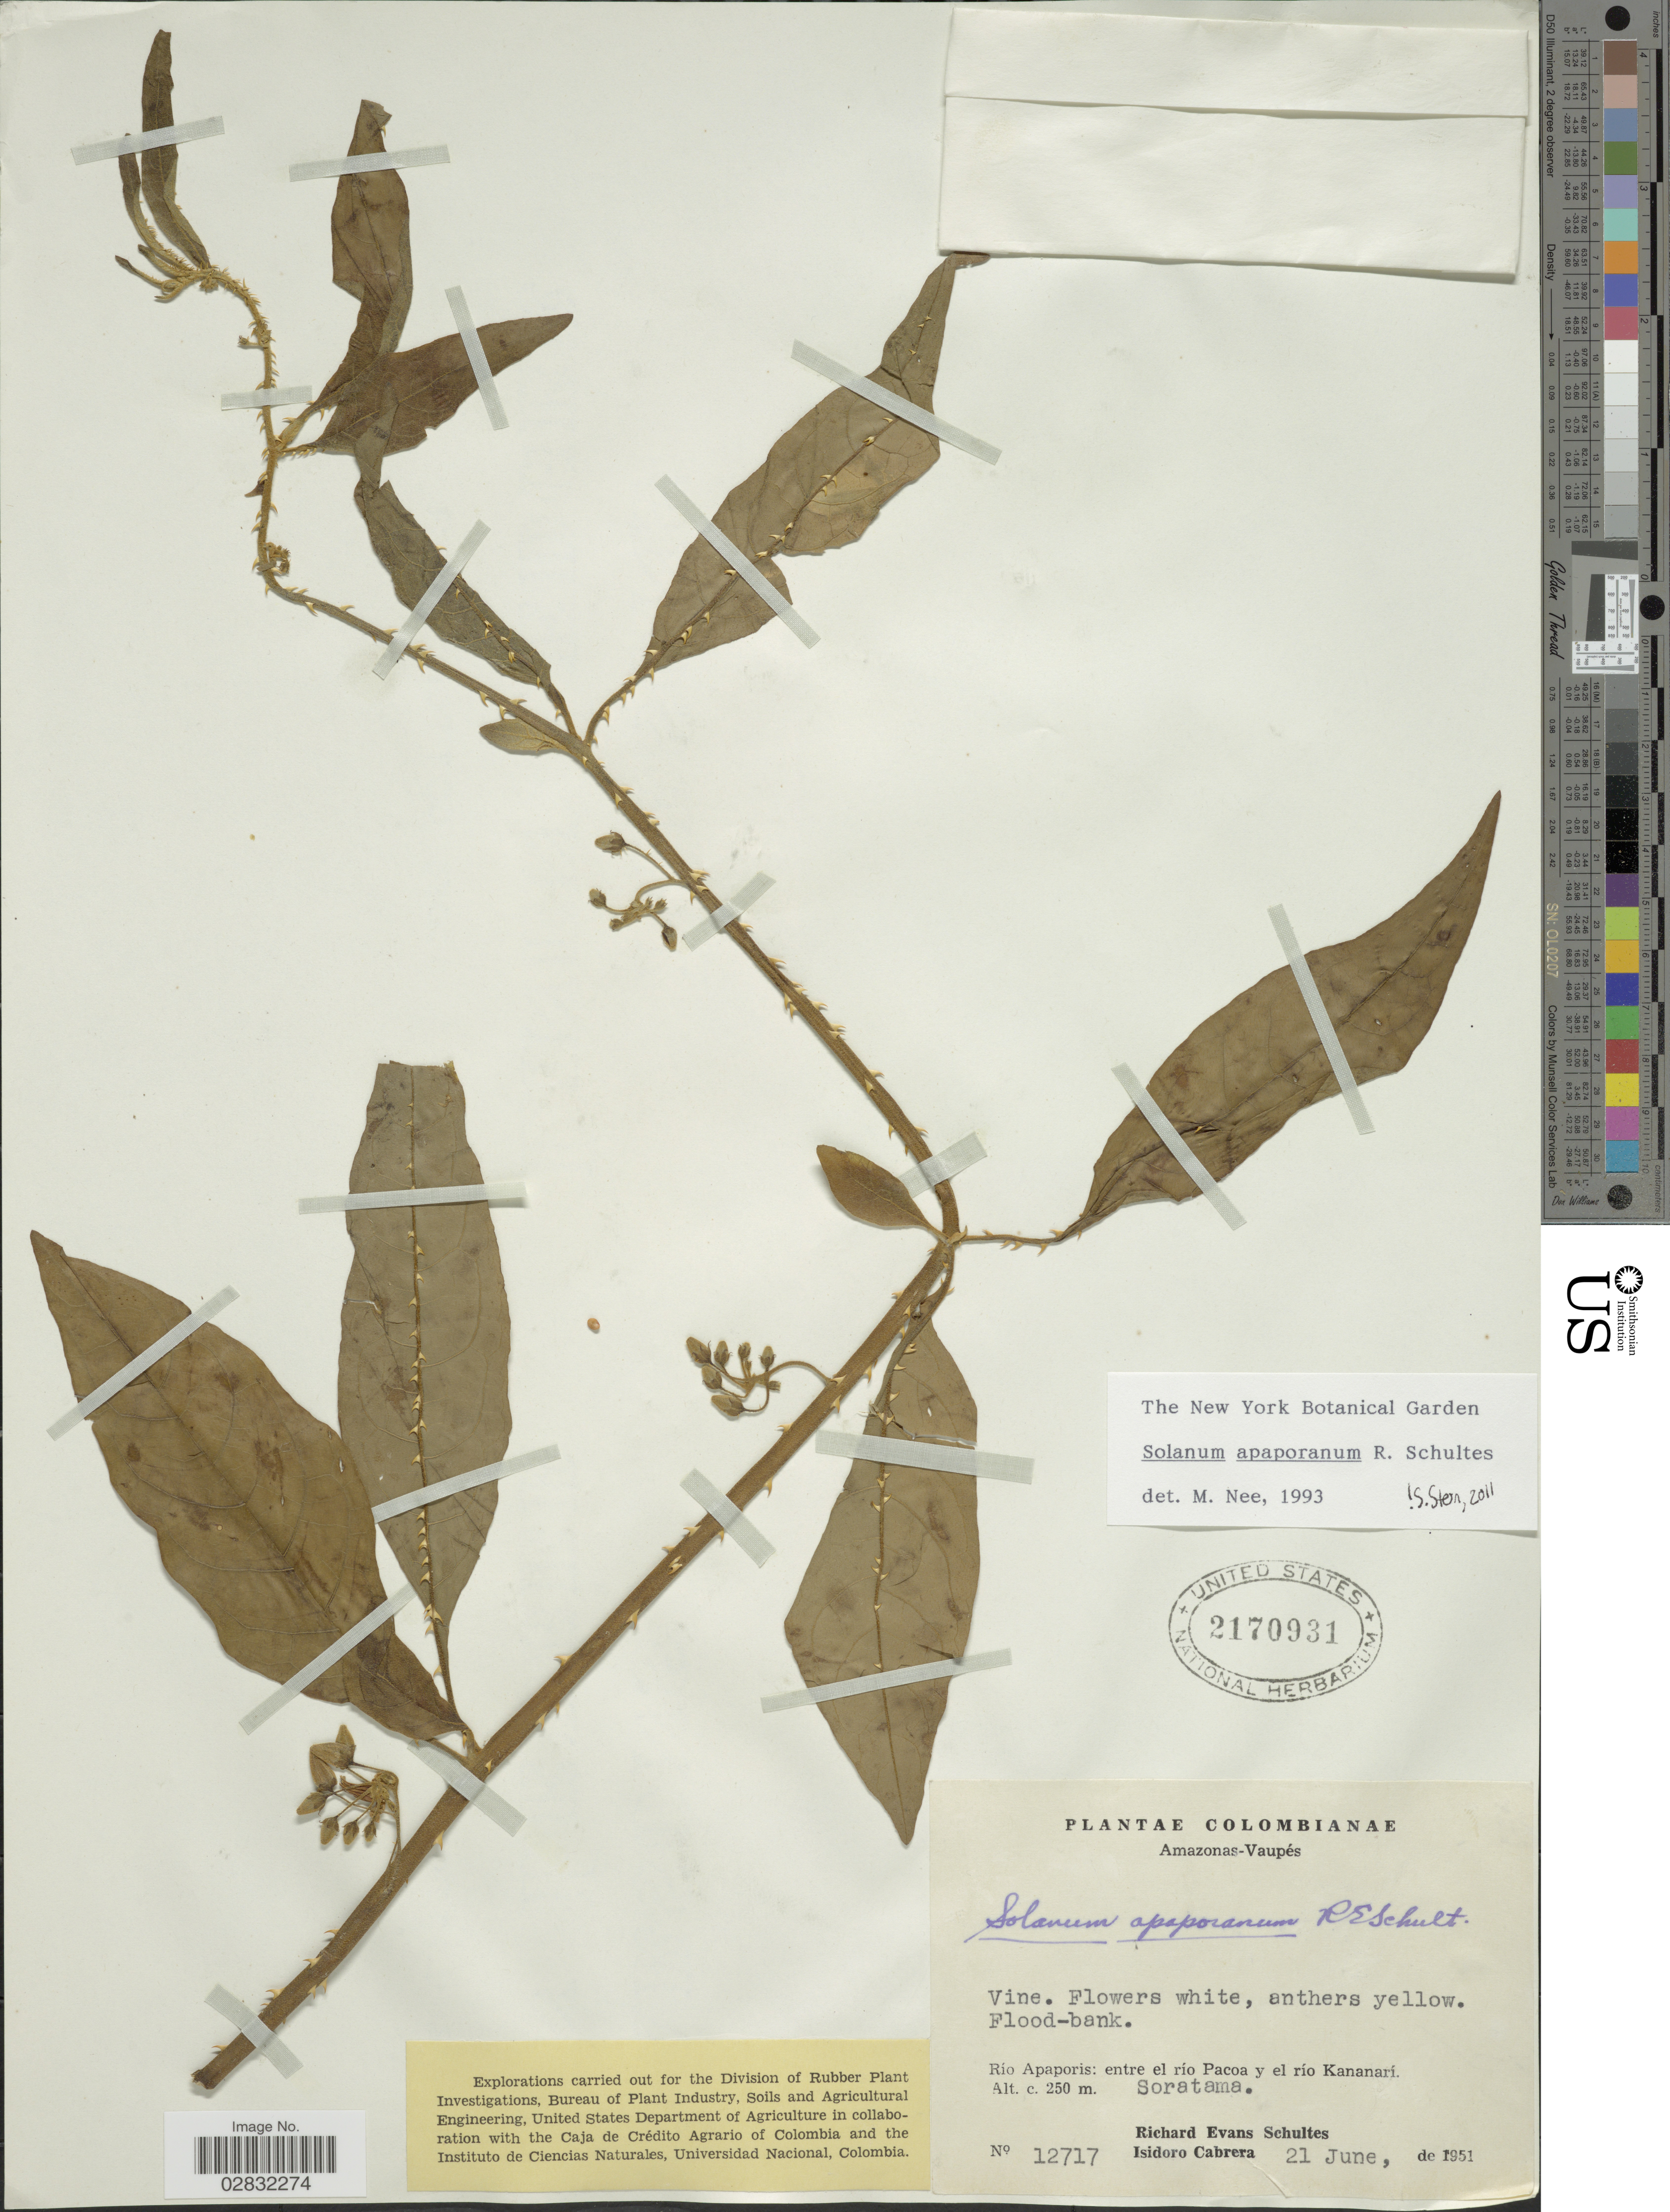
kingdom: Plantae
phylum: Tracheophyta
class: Magnoliopsida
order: Solanales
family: Solanaceae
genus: Solanum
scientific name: Solanum apaporanum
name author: R.E. Schult.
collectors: R. E. Schultes & I. Cabrera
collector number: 12717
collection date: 1951-06-21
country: Colombia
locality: Amazonas - Vaupés, Río Apaporis: entre el río Pacoa y el rio Kananarí, Soratama.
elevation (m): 250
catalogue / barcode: US 2170931